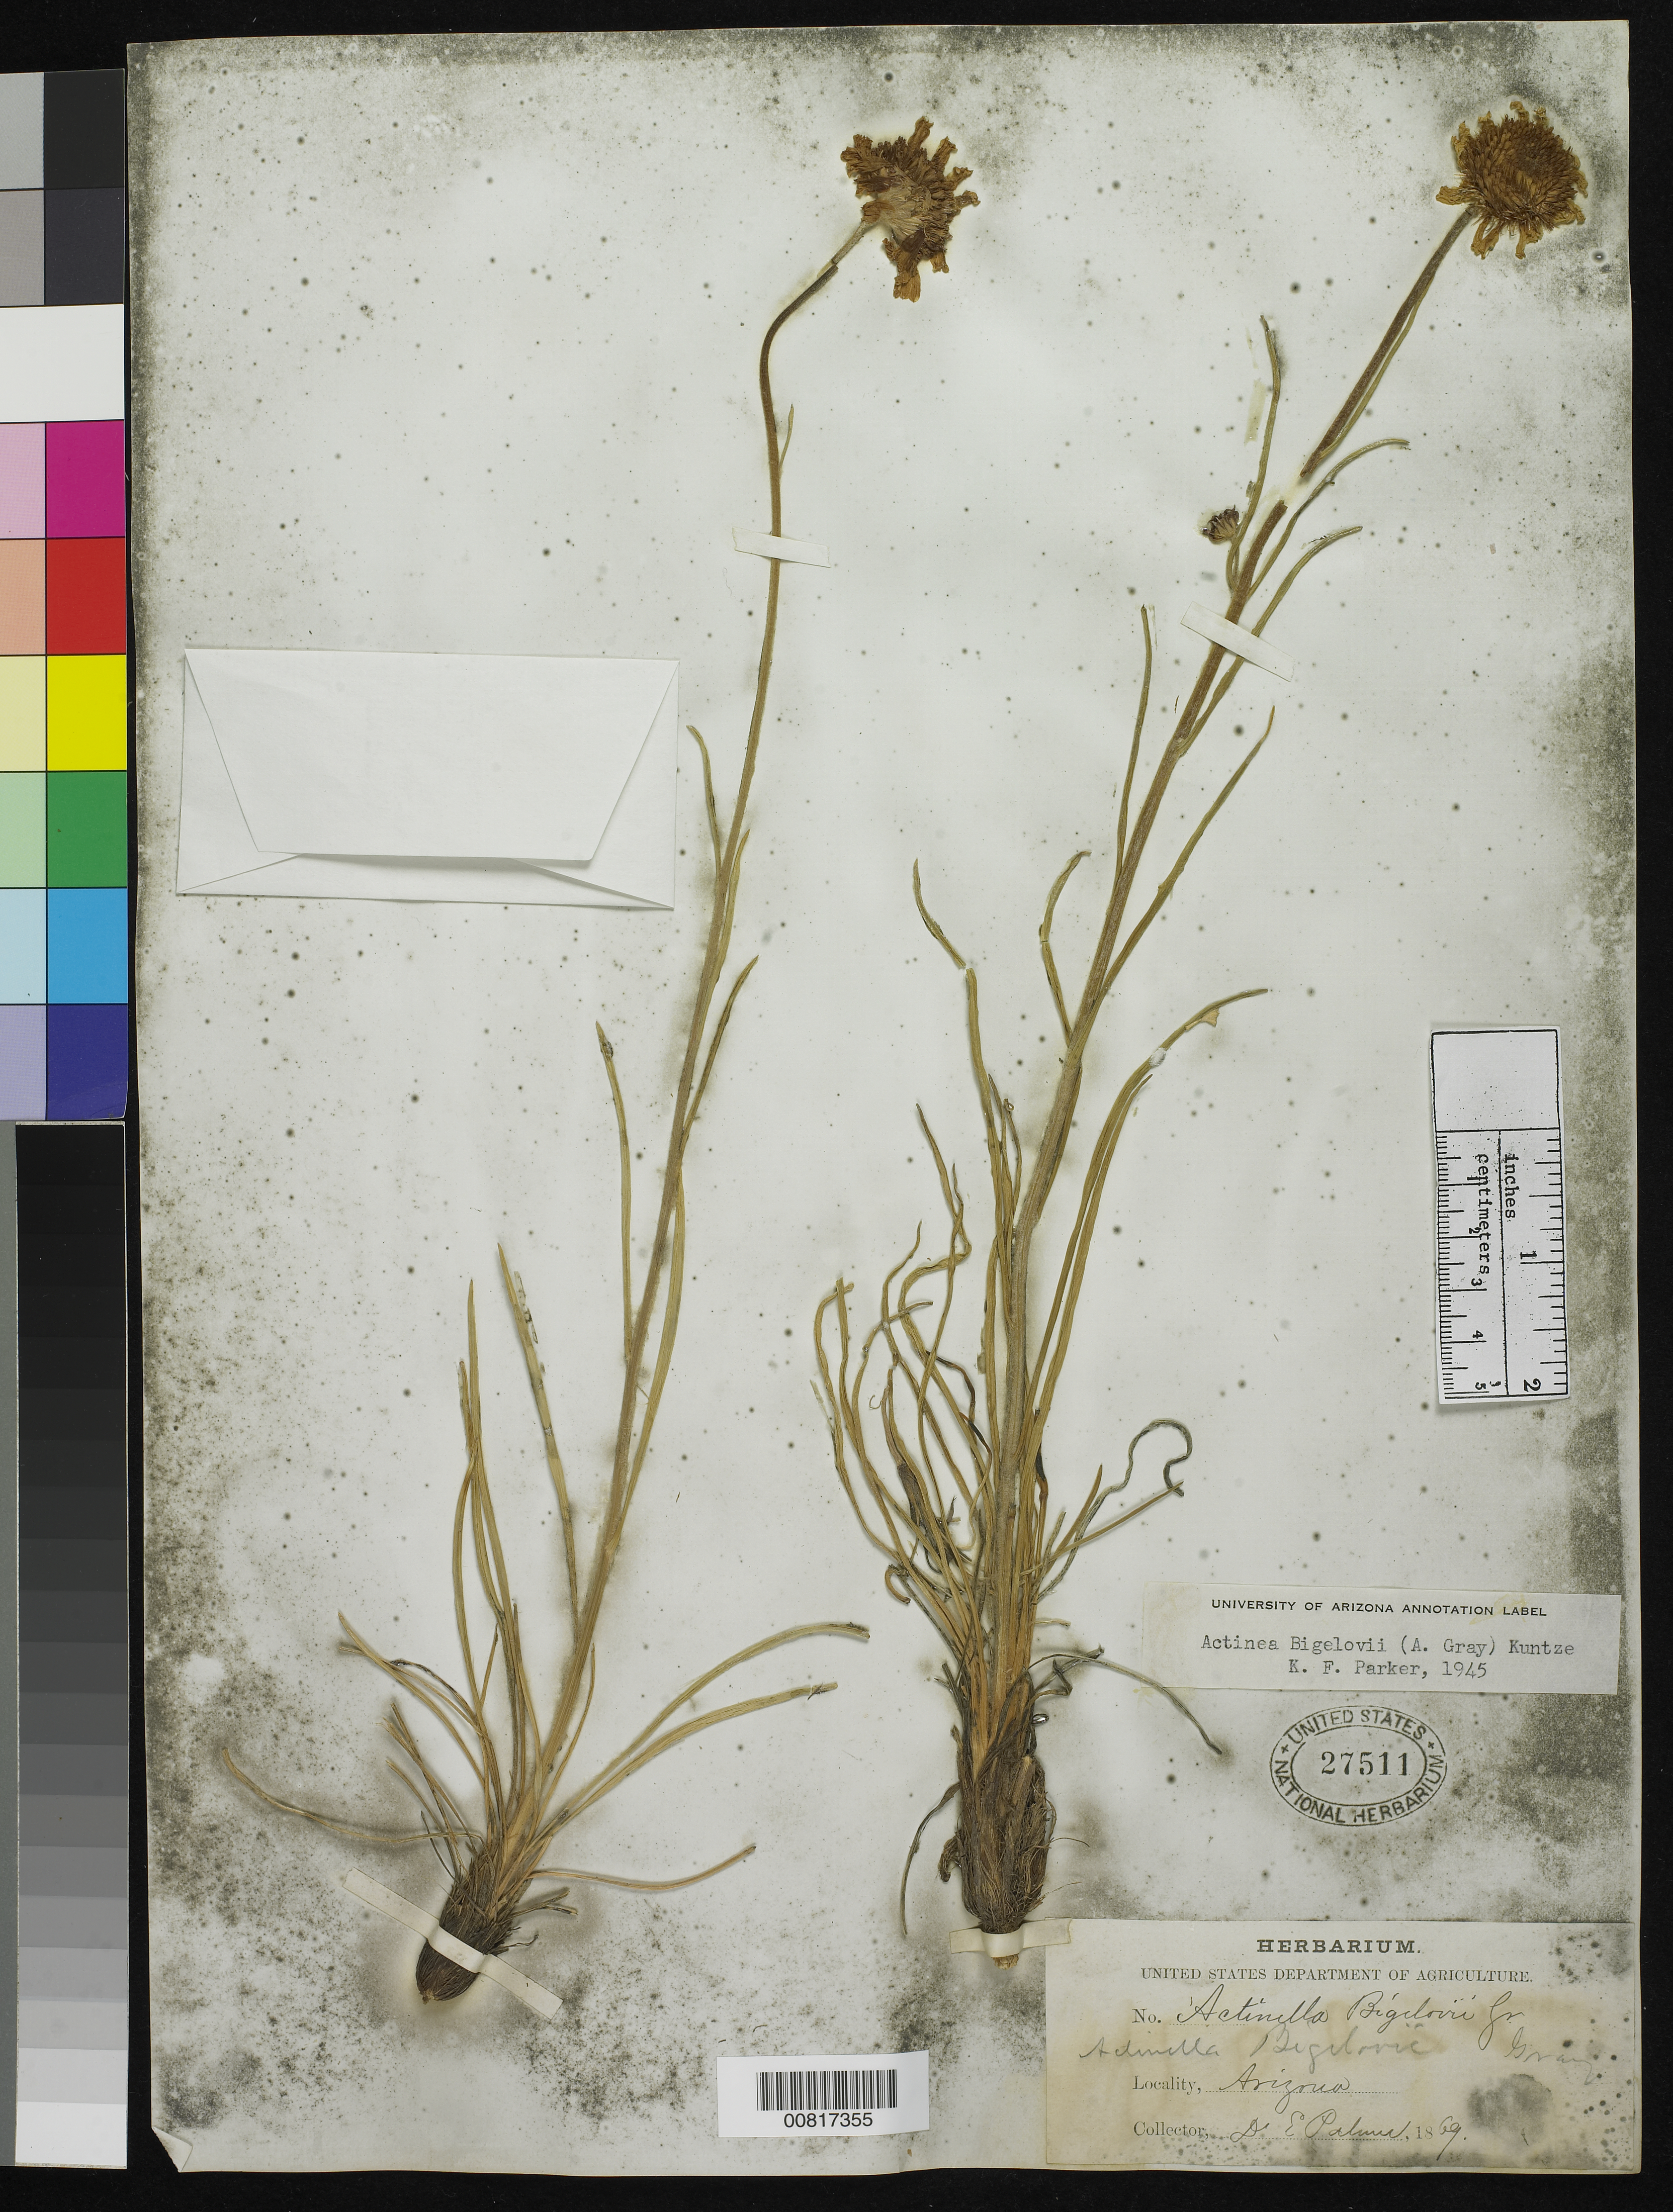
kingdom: Plantae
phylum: Tracheophyta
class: Magnoliopsida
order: Asterales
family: Asteraceae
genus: Actinea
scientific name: Actinea bigelovii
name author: (A. Gray) Kuntze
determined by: Parker, K. F.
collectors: E. Palmer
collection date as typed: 1869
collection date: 1869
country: United States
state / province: Arizona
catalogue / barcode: US 27511